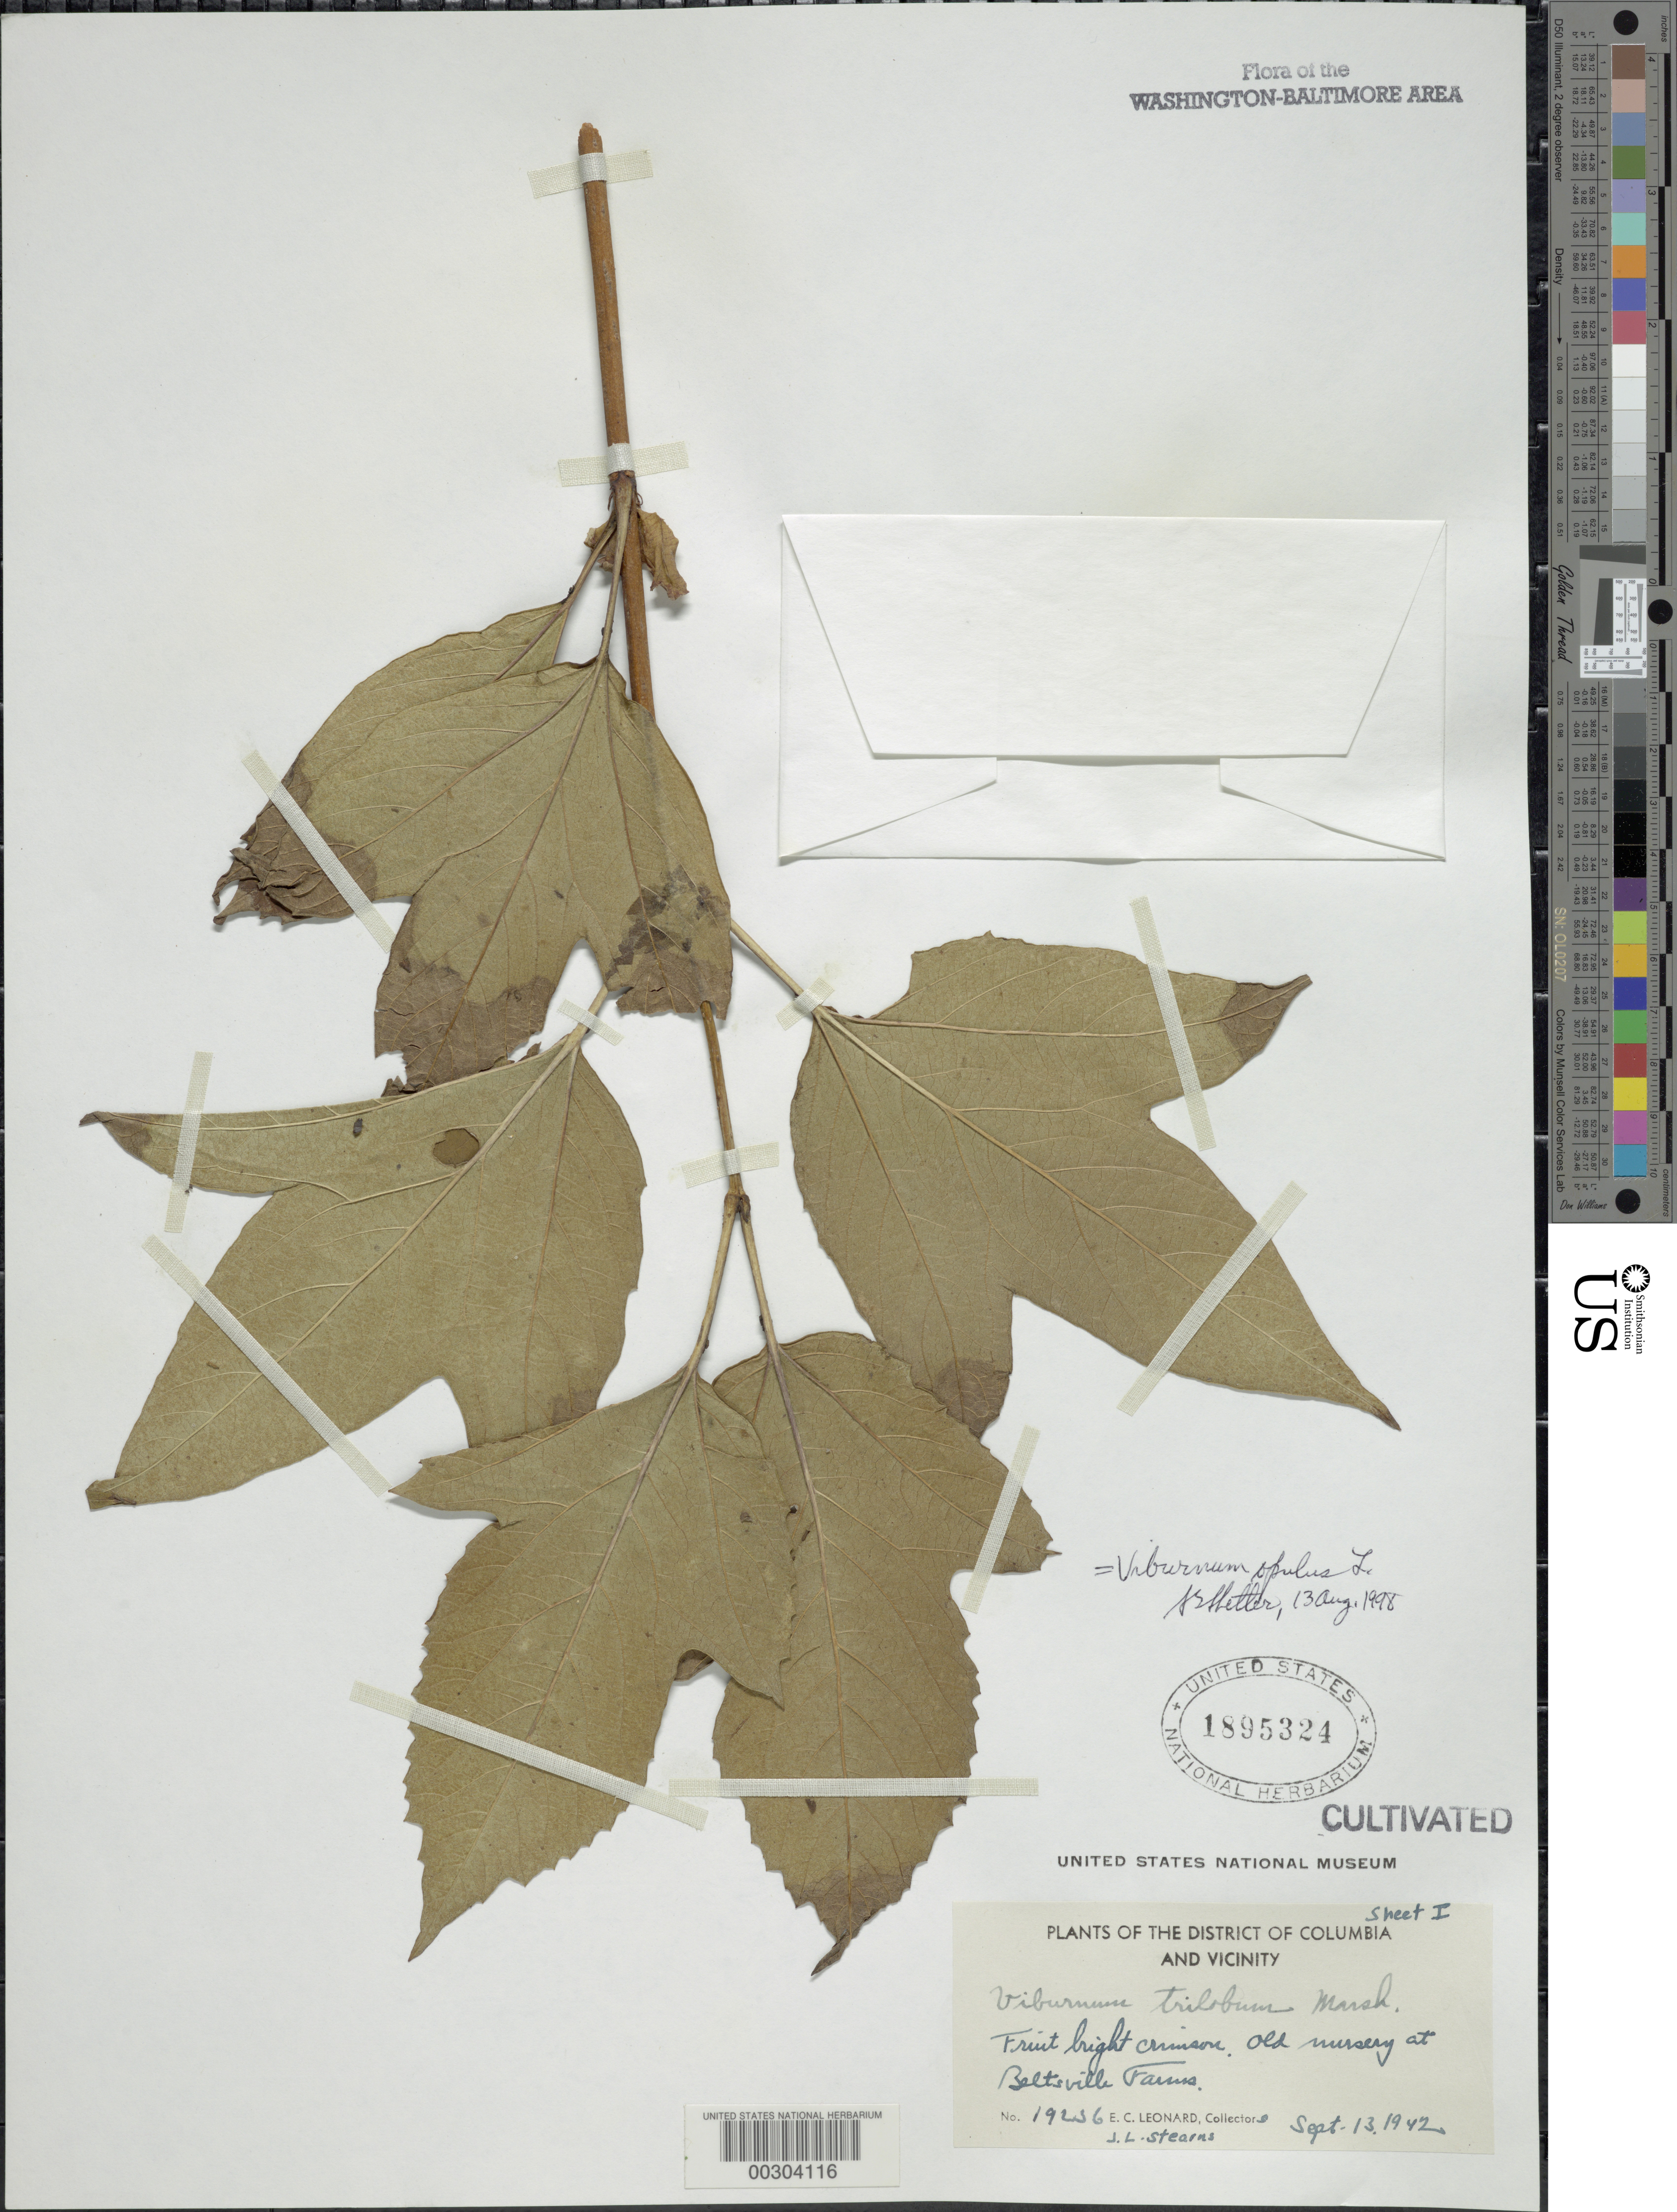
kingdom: Plantae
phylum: Tracheophyta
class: Magnoliopsida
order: Dipsacales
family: Viburnaceae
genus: Viburnum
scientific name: Viburnum opulus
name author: L.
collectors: E. C. Leonard & J. Stearns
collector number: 19256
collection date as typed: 13 Sep 1942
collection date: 1942-09-13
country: United States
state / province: Maryland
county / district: Prince George's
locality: Beltsville Farms, Old Nursery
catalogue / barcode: US 1895324